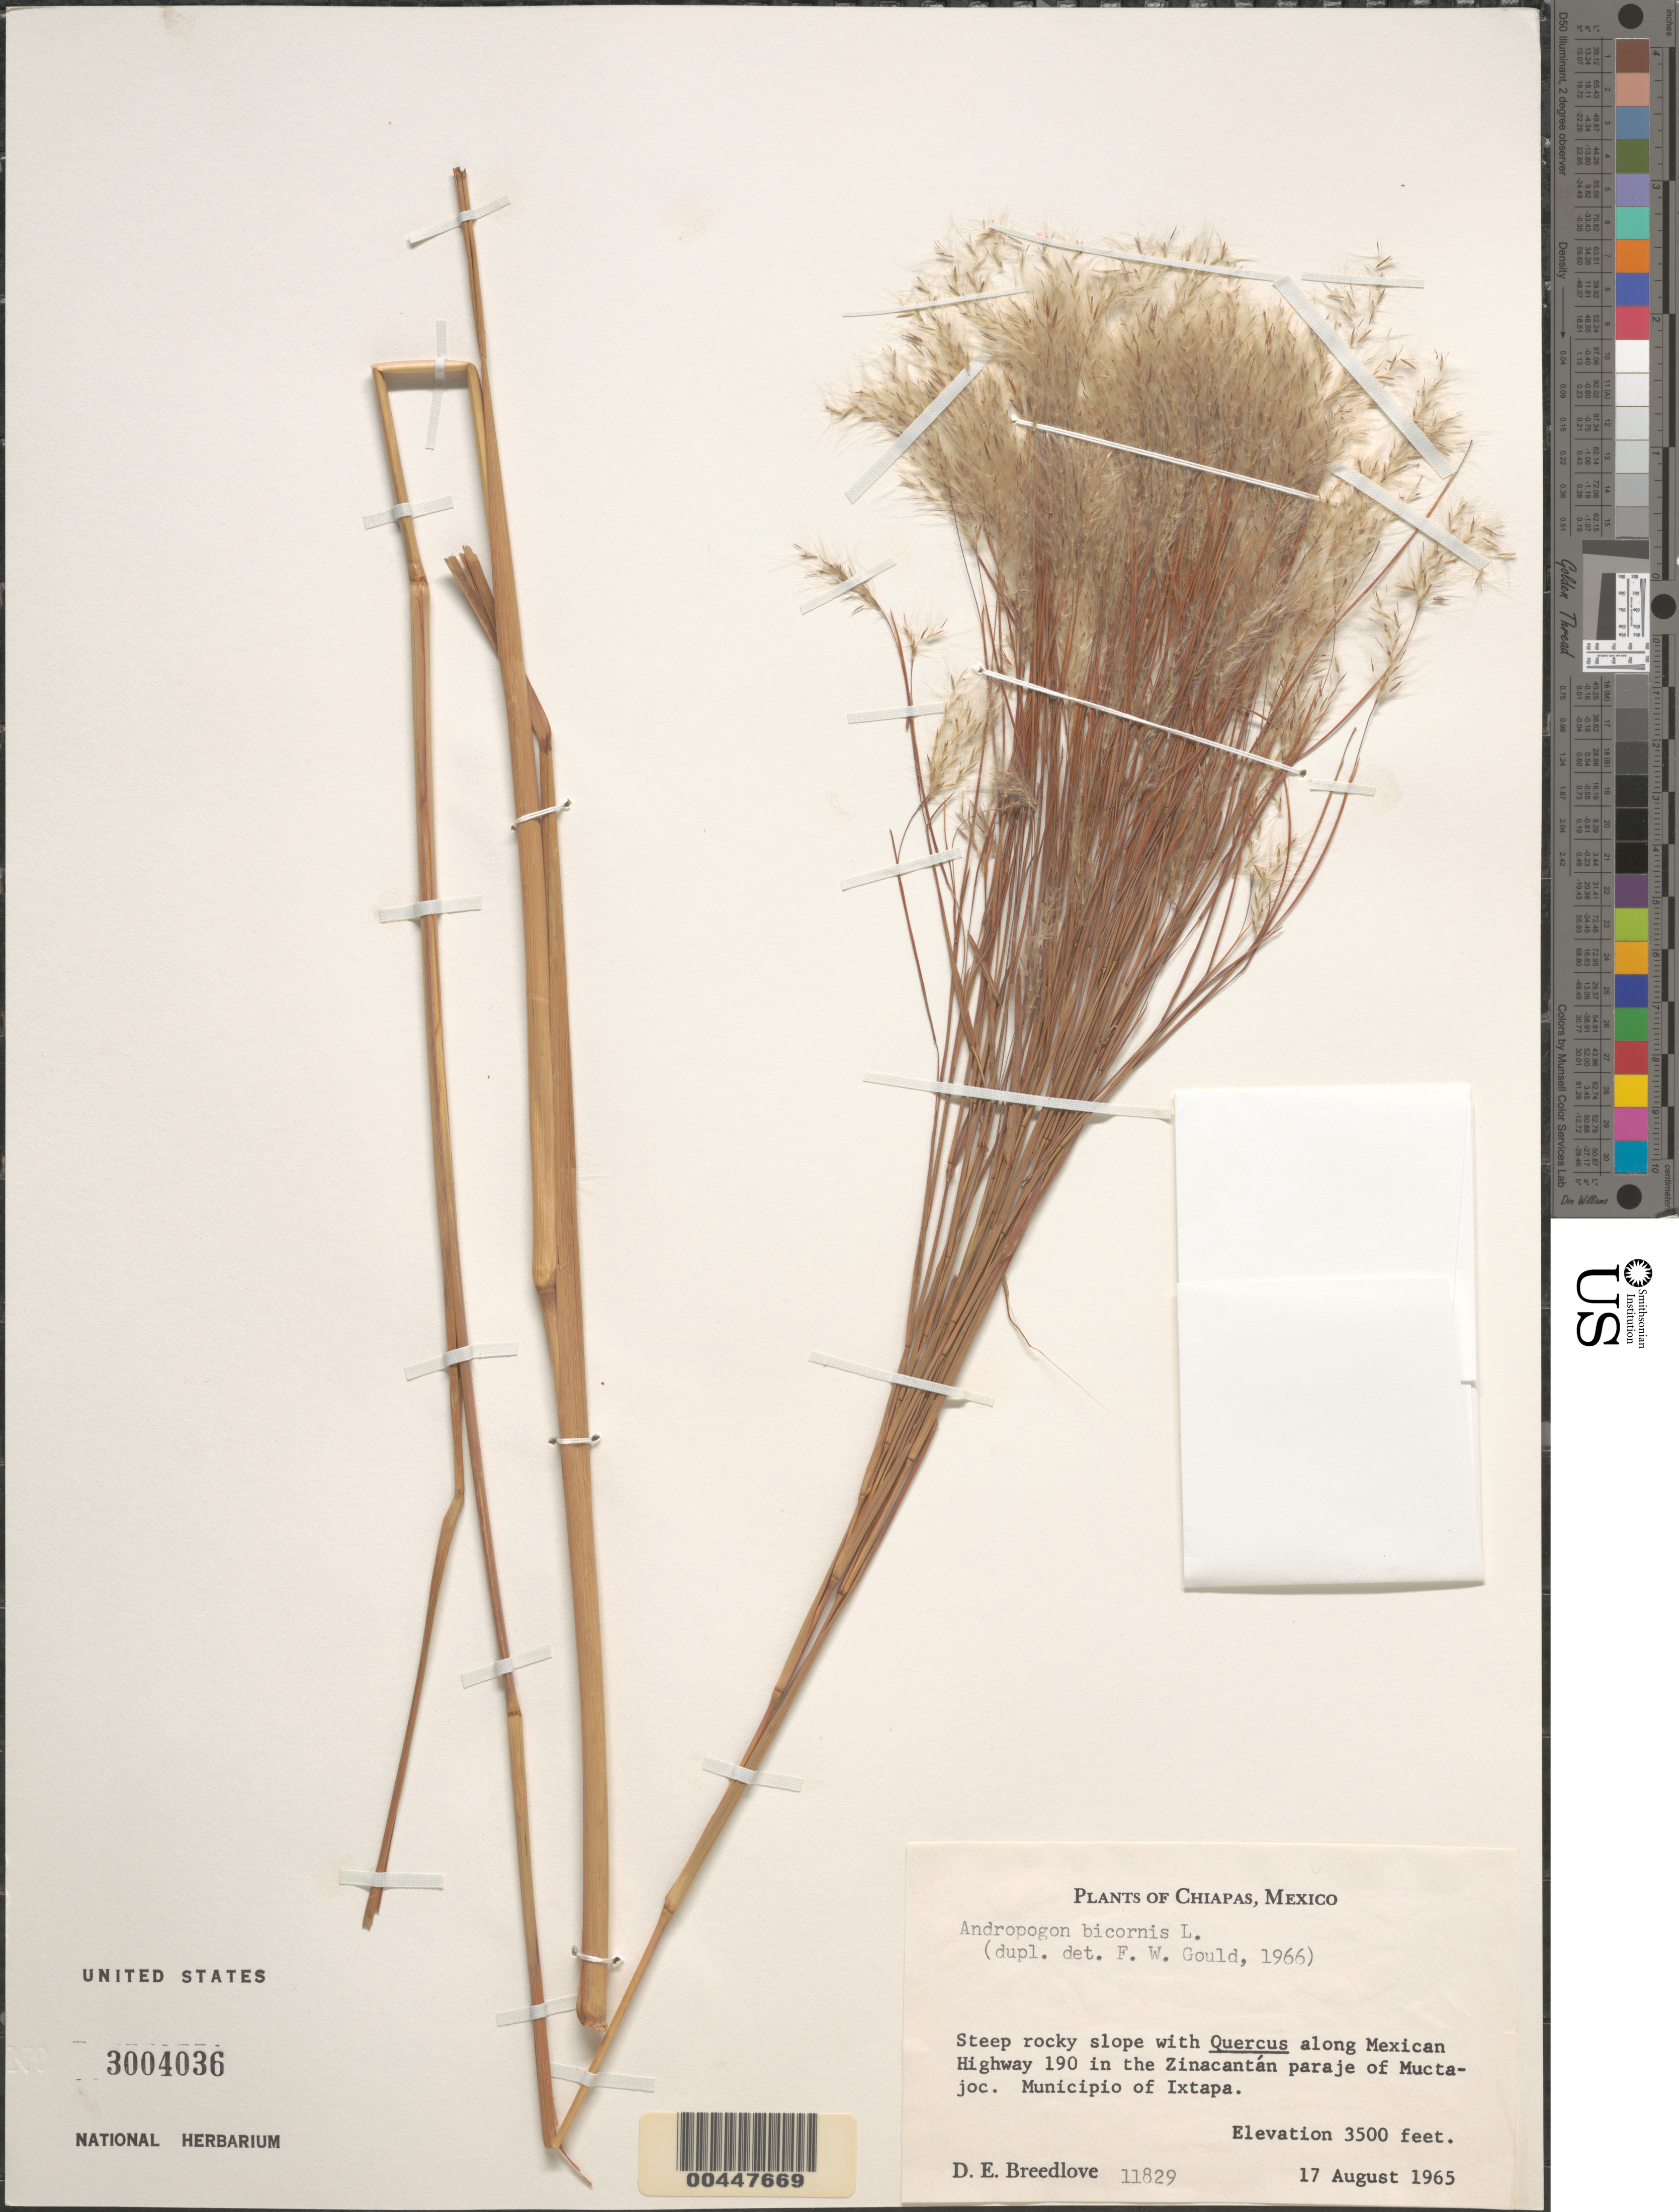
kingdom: Plantae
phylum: Tracheophyta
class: Liliopsida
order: Poales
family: Poaceae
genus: Andropogon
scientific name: Andropogon bicornis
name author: L.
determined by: Gould, F. W.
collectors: D. E. Breedlove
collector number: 11829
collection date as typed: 17 Aug 1965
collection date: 1965-08-17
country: Mexico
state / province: Chiapas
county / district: Ixtapa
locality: along Mexican Hwy 190 in the Zinacantán paraje of Muctajoc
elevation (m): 1067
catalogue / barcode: US 3004036